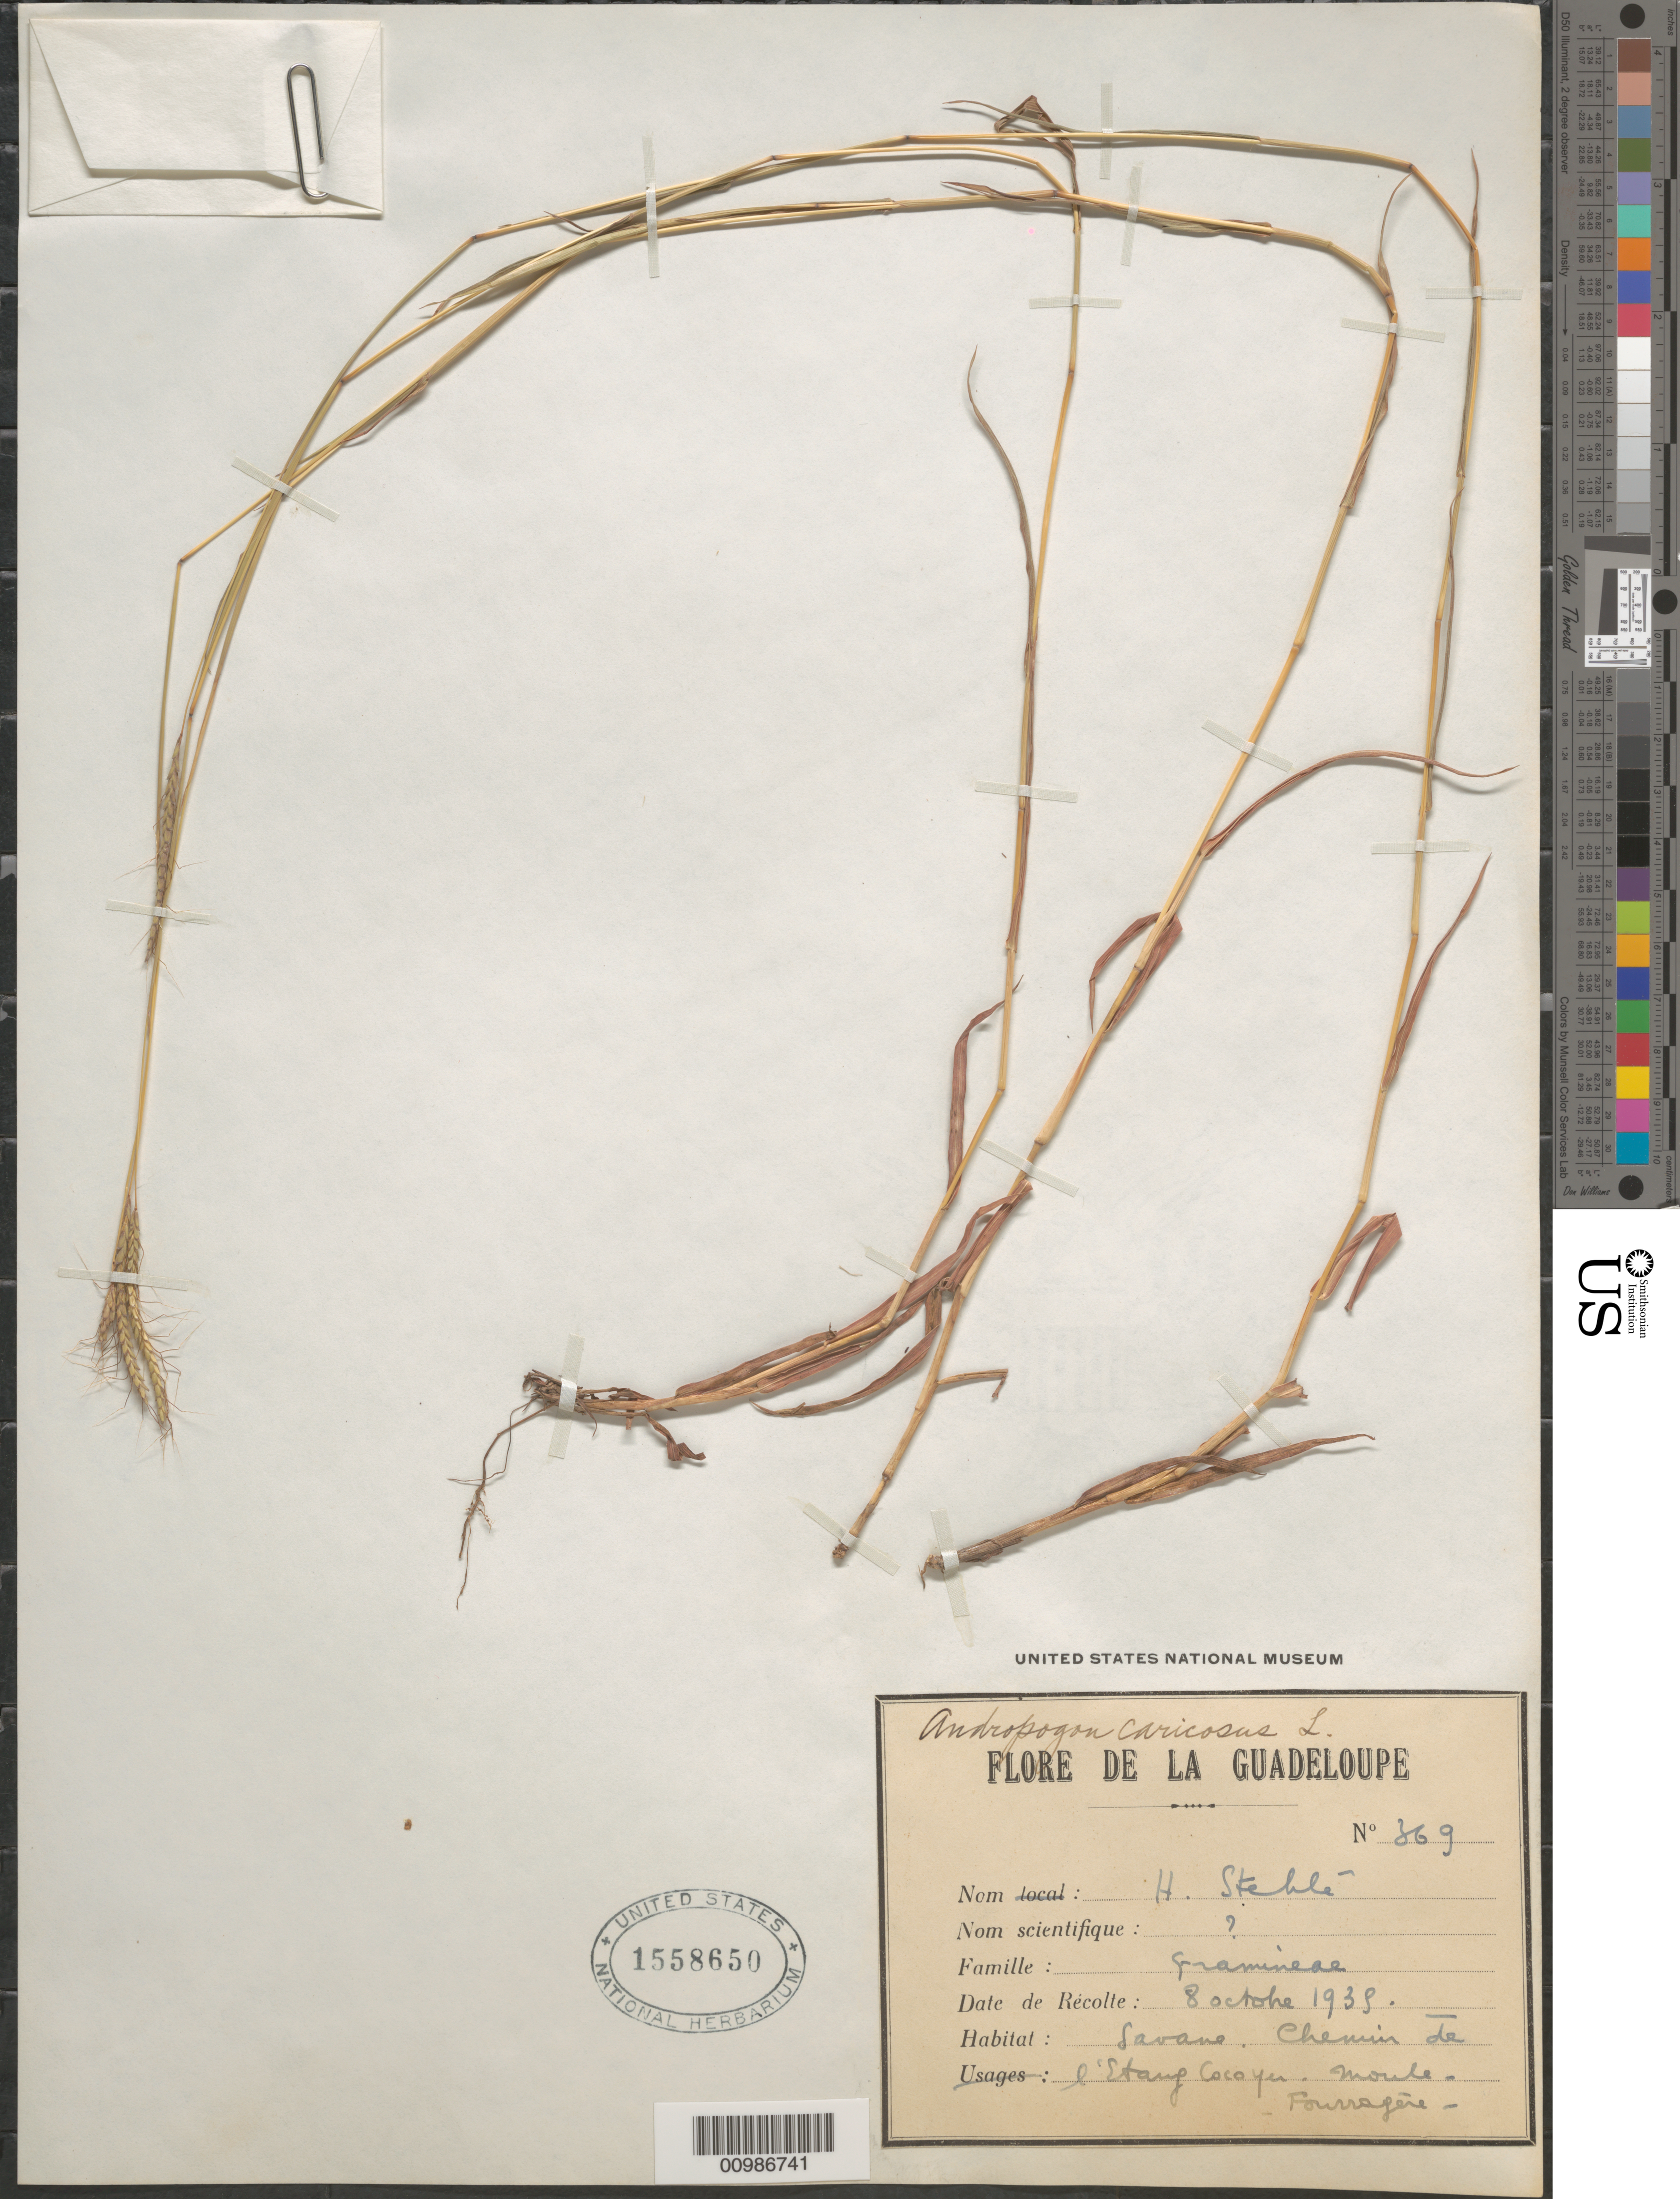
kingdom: Plantae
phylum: Tracheophyta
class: Liliopsida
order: Poales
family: Poaceae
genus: Andropogon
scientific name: Andropogon caricosus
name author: L.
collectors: H. Stehlé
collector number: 369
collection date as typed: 08 Oct 1938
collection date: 1938-10-08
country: Guadeloupe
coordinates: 0 N, 0 E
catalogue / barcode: US 1558650